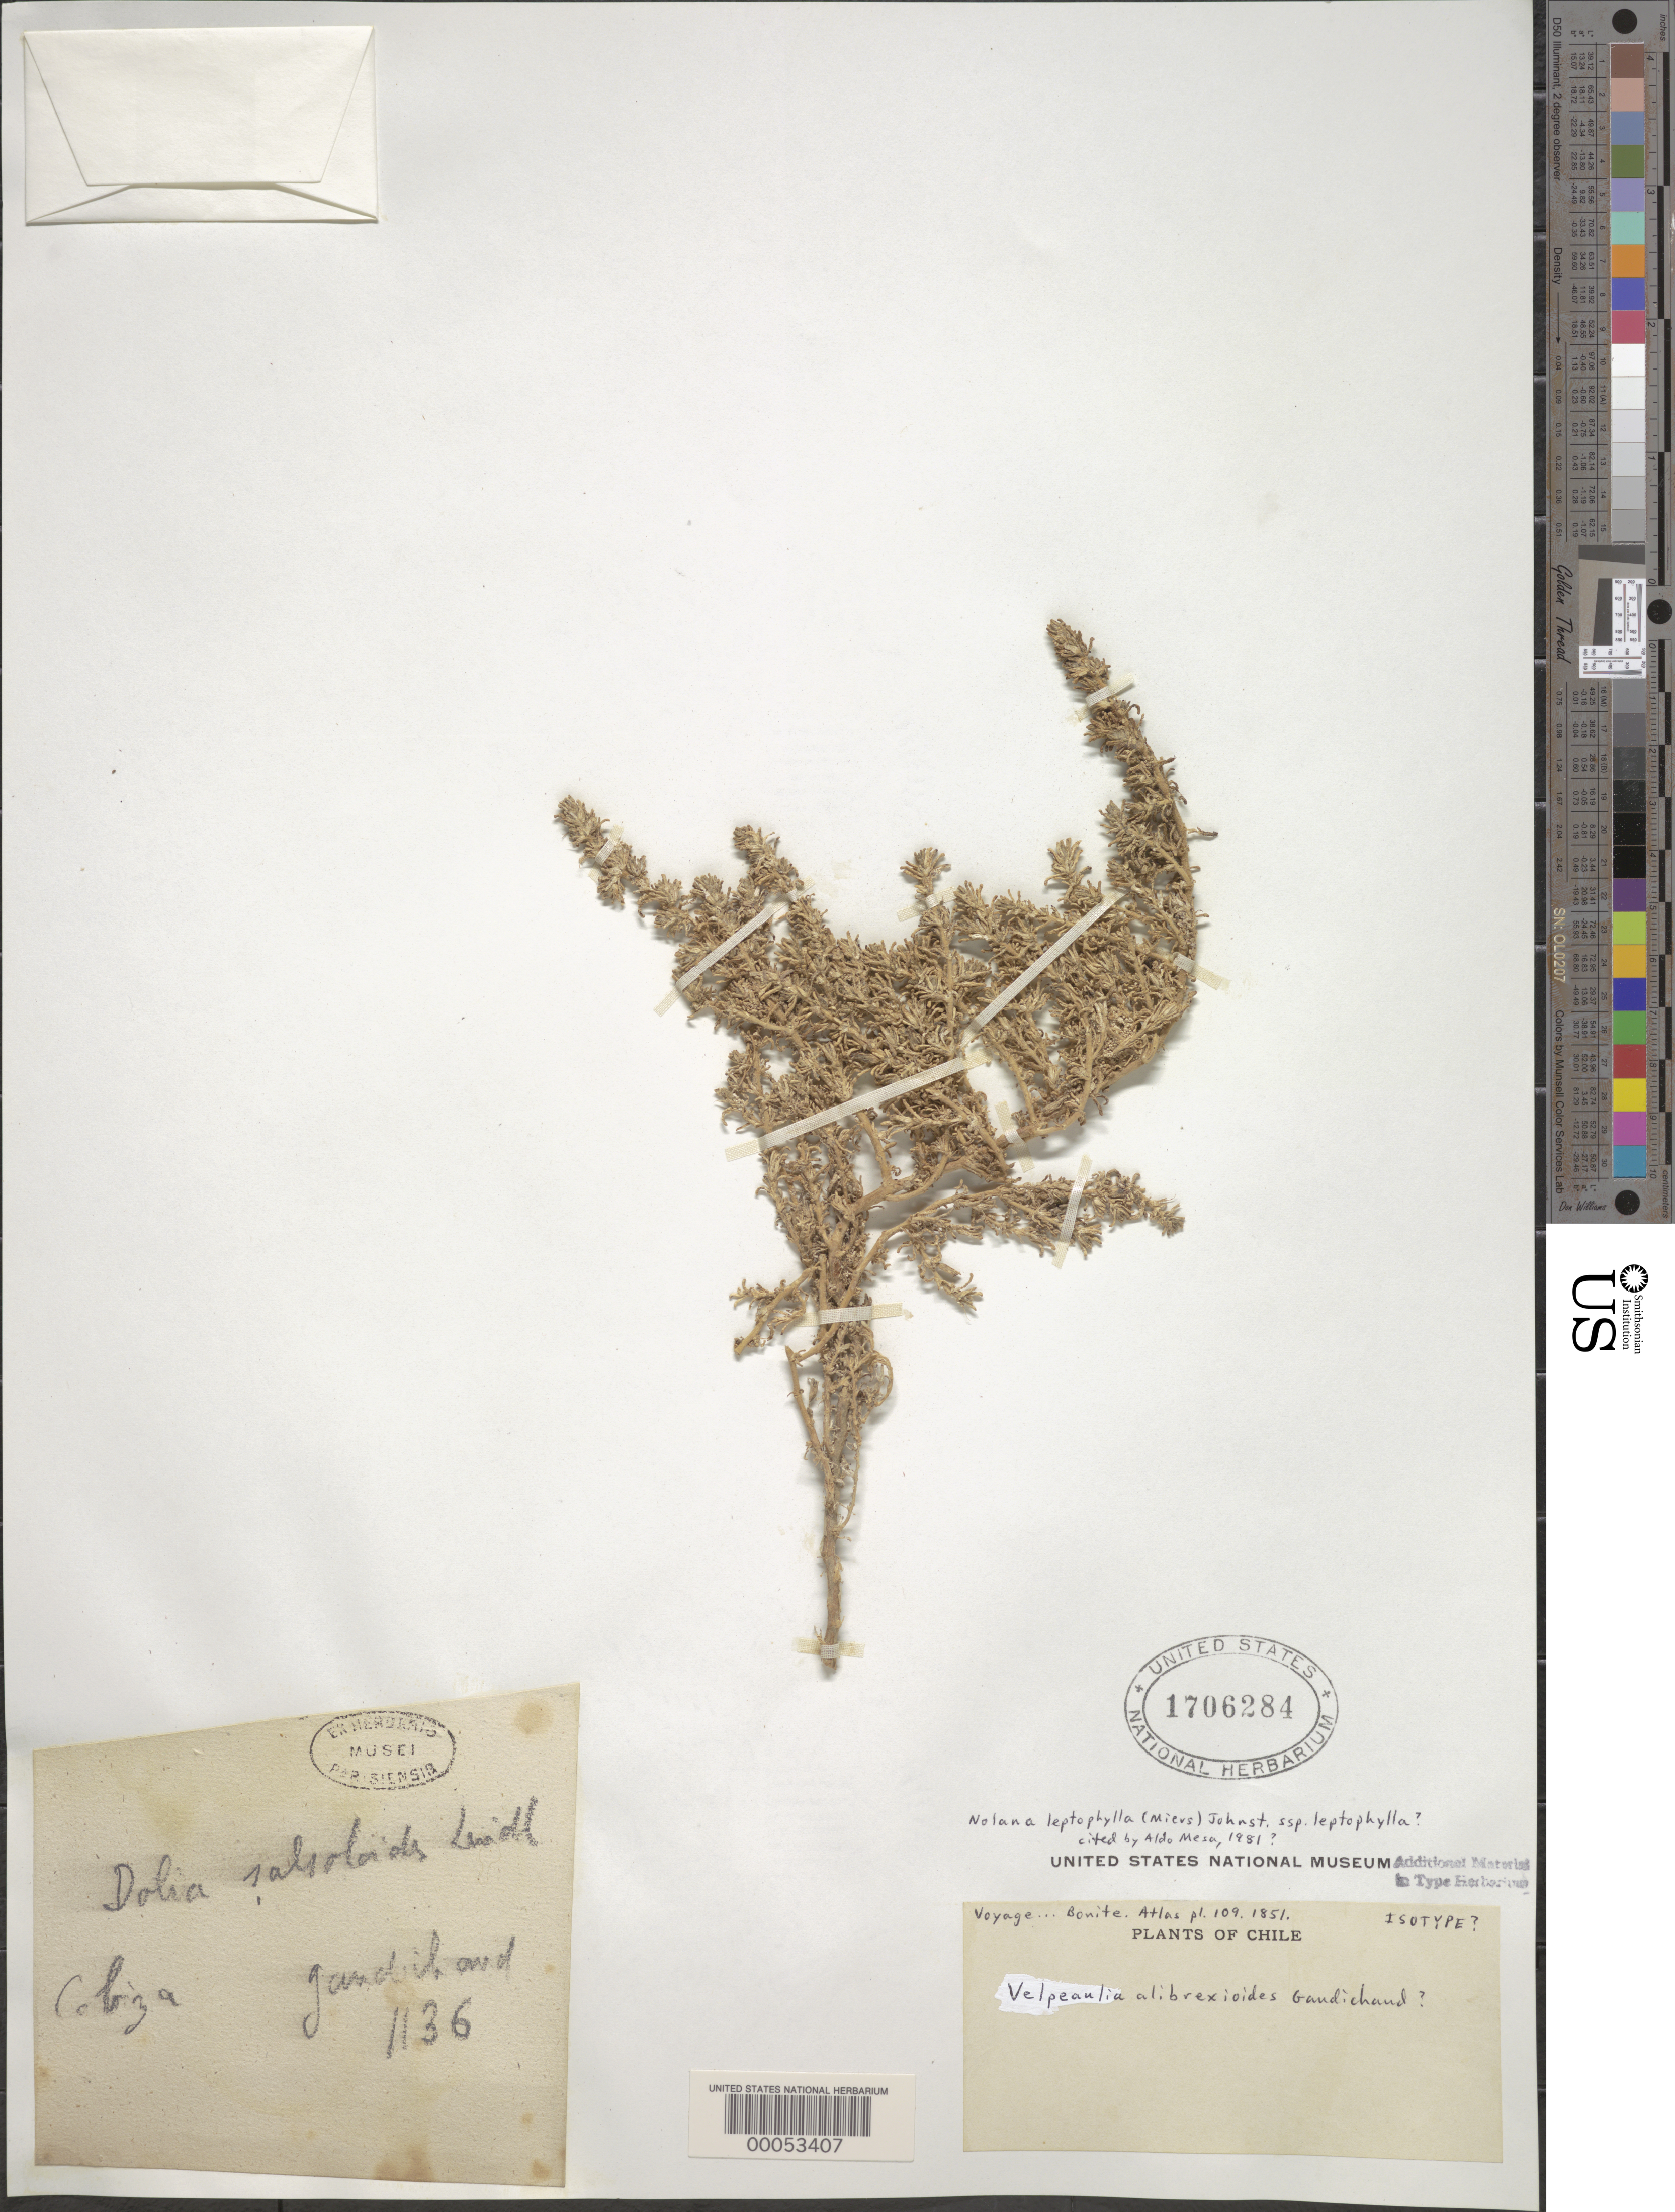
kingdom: Plantae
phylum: Tracheophyta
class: Magnoliopsida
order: Solanales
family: Solanaceae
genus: Nolana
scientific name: Nolana leptophylla subsp. leptophylla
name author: (Miers) I.M. Johnst.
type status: Possible Type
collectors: -. Gaudichaud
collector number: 1136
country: Chile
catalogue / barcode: US 1706284